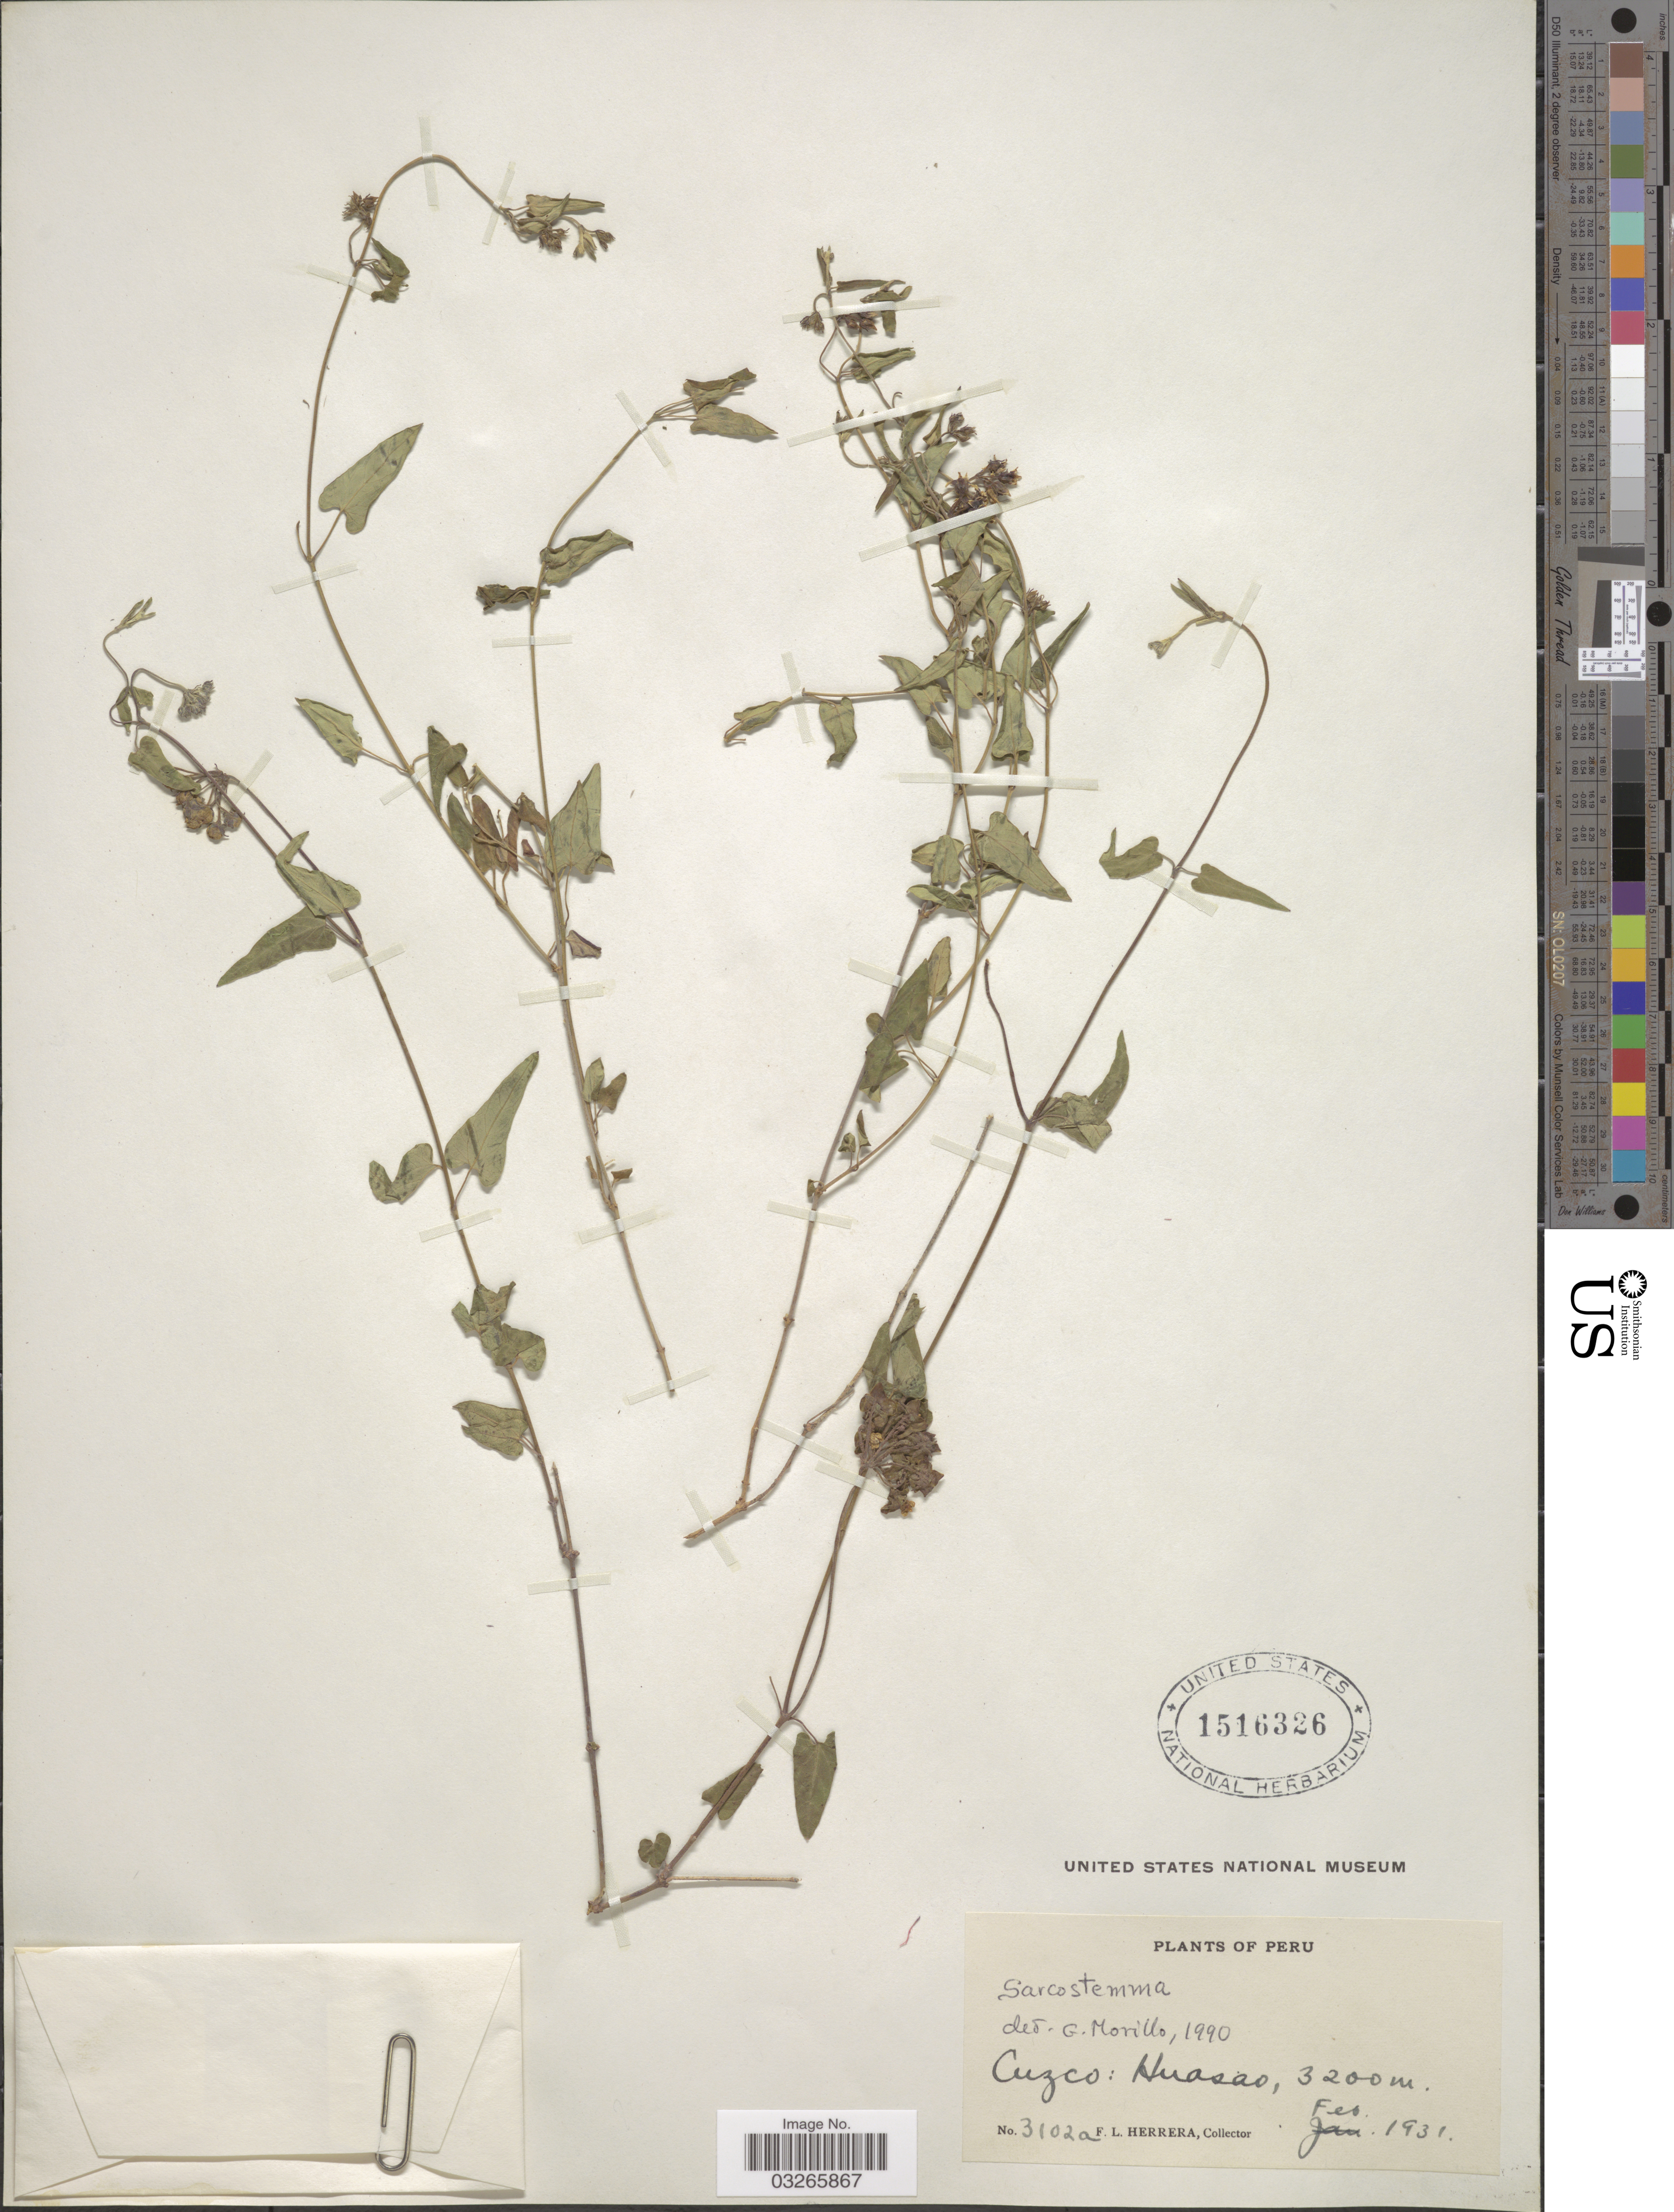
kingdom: Plantae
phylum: Tracheophyta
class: Magnoliopsida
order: Gentianales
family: Apocynaceae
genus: Sarcostemma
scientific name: Sarcostemma sp.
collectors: F. L. Herrera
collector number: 3102 a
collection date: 1931-02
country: Peru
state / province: Cusco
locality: Huasao.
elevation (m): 3200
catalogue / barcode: US 1516326